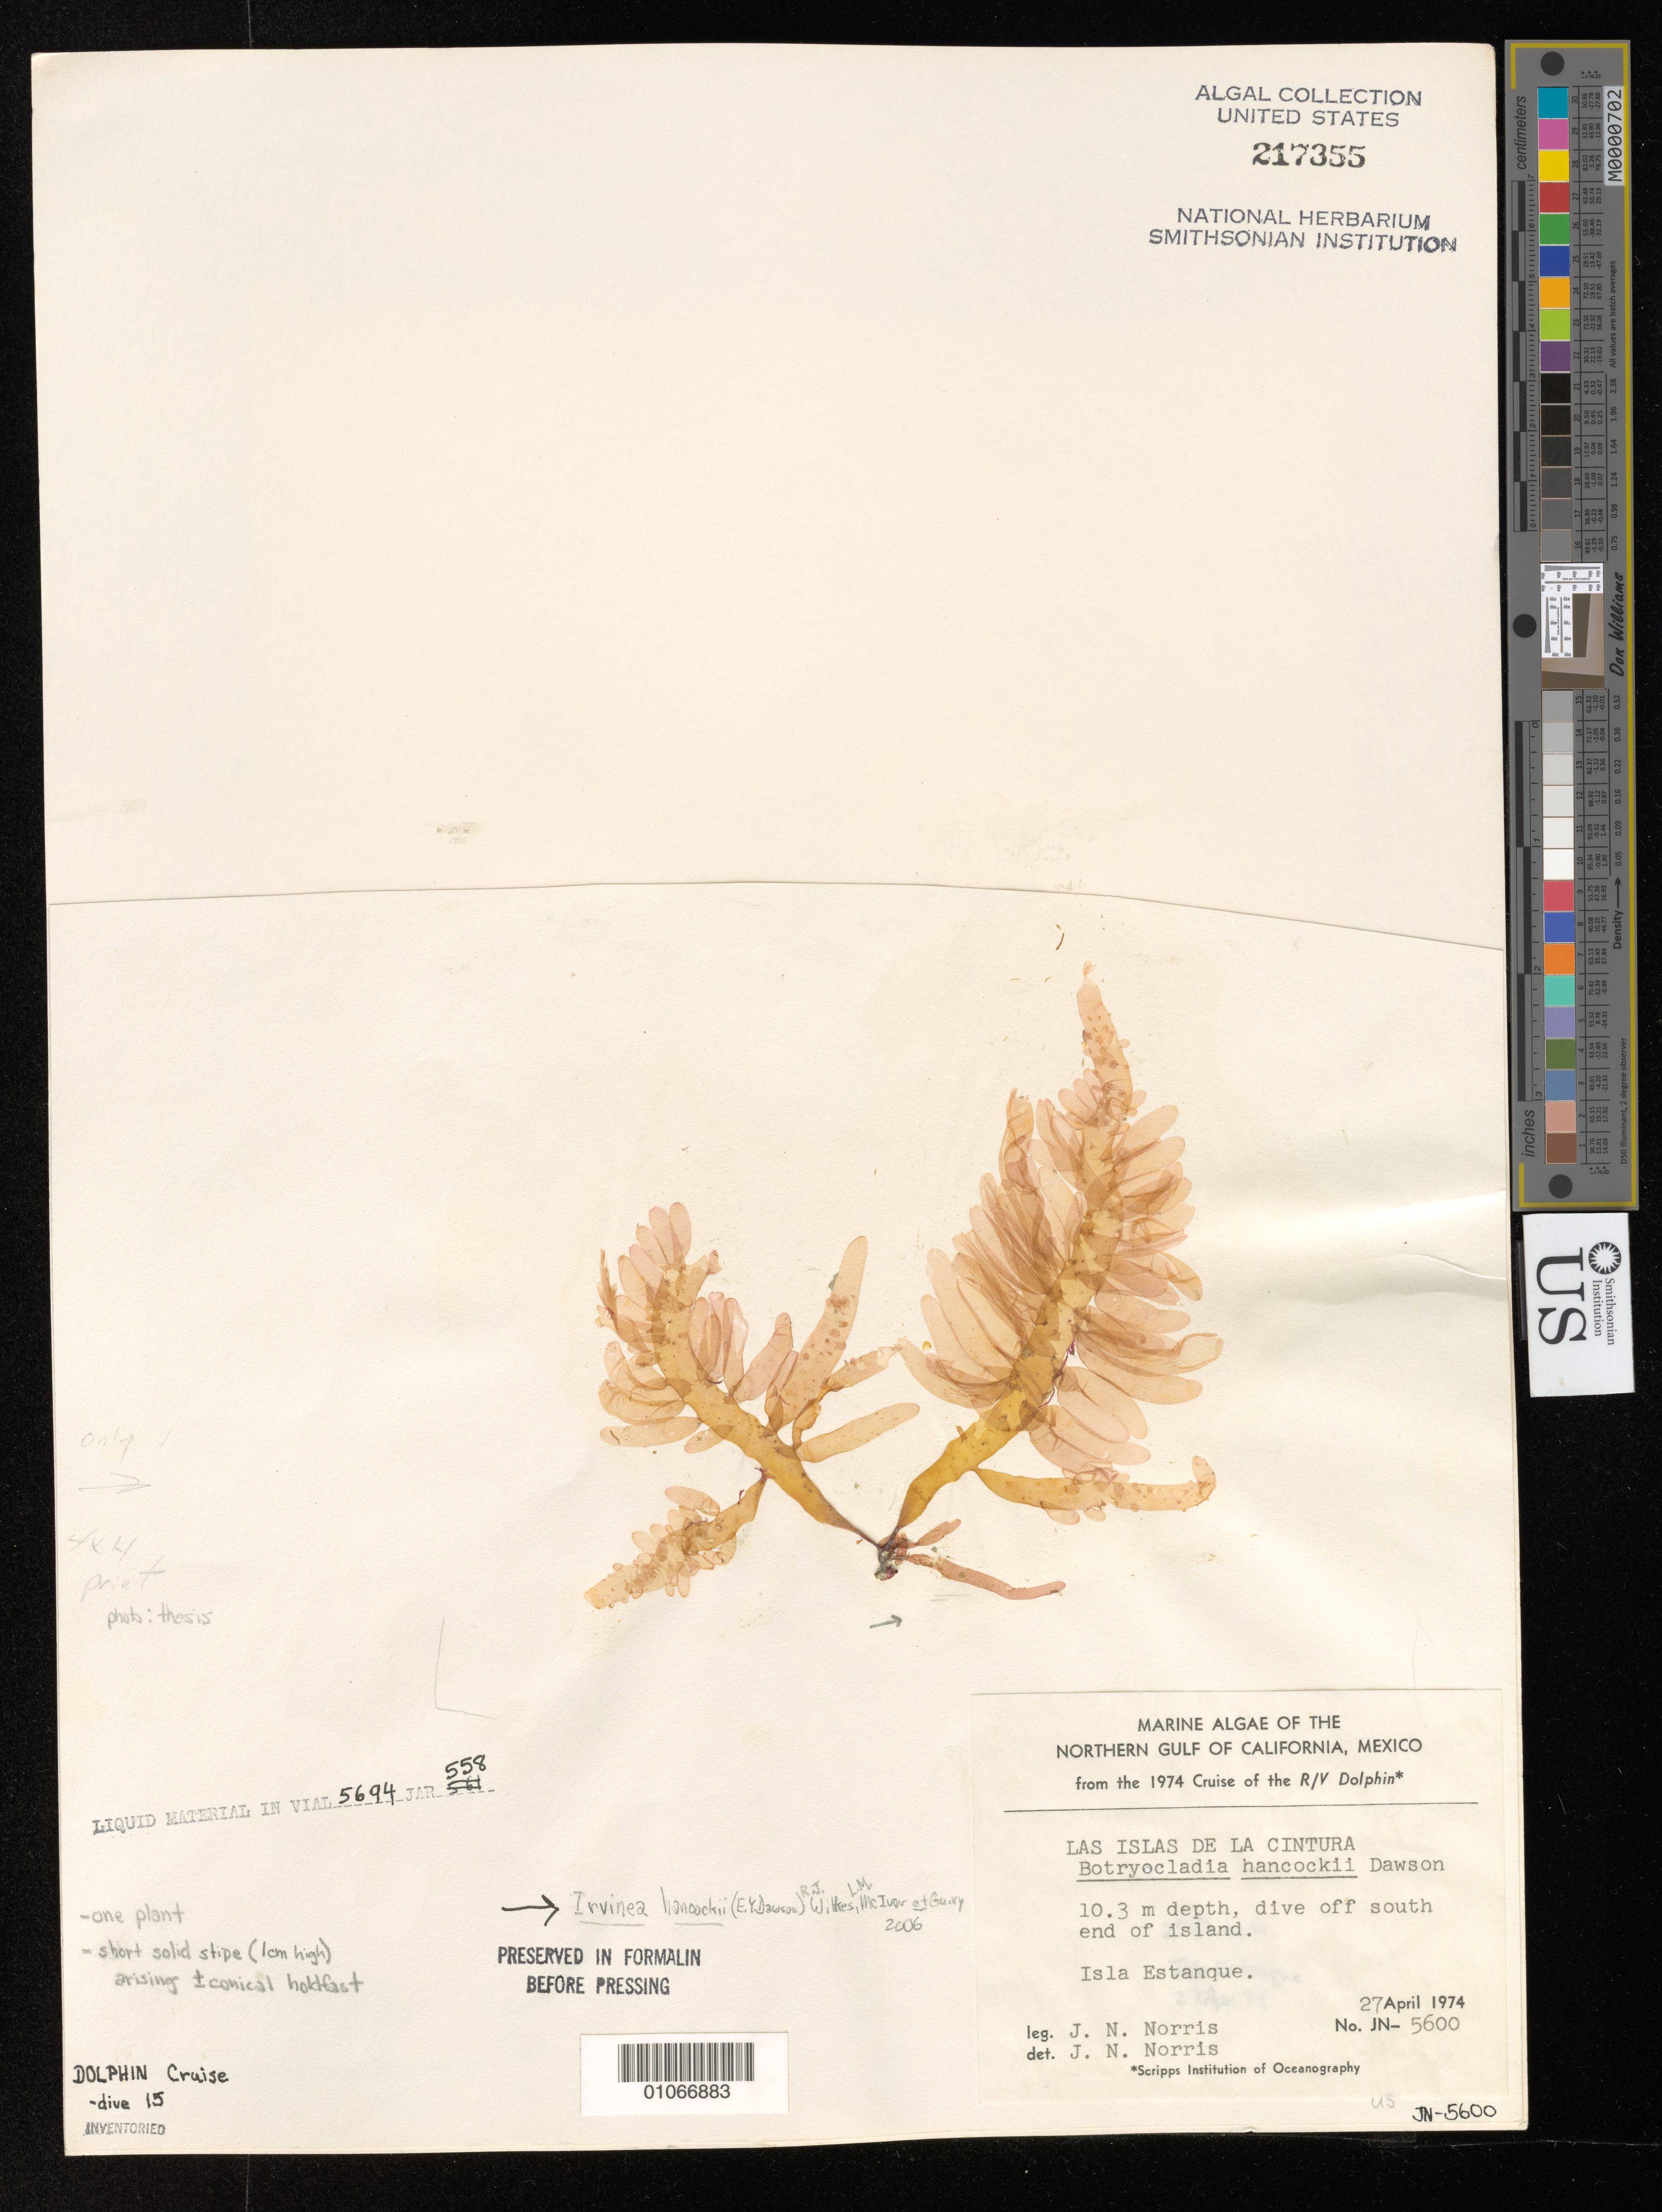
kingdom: Plantae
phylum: Rhodophyta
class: Florideophyceae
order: Rhodymeniales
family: Rhodymeniaceae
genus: Irvinea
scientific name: Irvinea hancockii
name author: (E.Y. Dawson) R.J. Wilkes et al.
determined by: Norris, James N.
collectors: J. N. Norris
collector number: JN-5600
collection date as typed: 27 Apr 1974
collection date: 1974-04-27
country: Mexico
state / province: Baja California Norte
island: Isla Estanque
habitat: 10.3 m depth dive off south end of island.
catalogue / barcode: US 217355